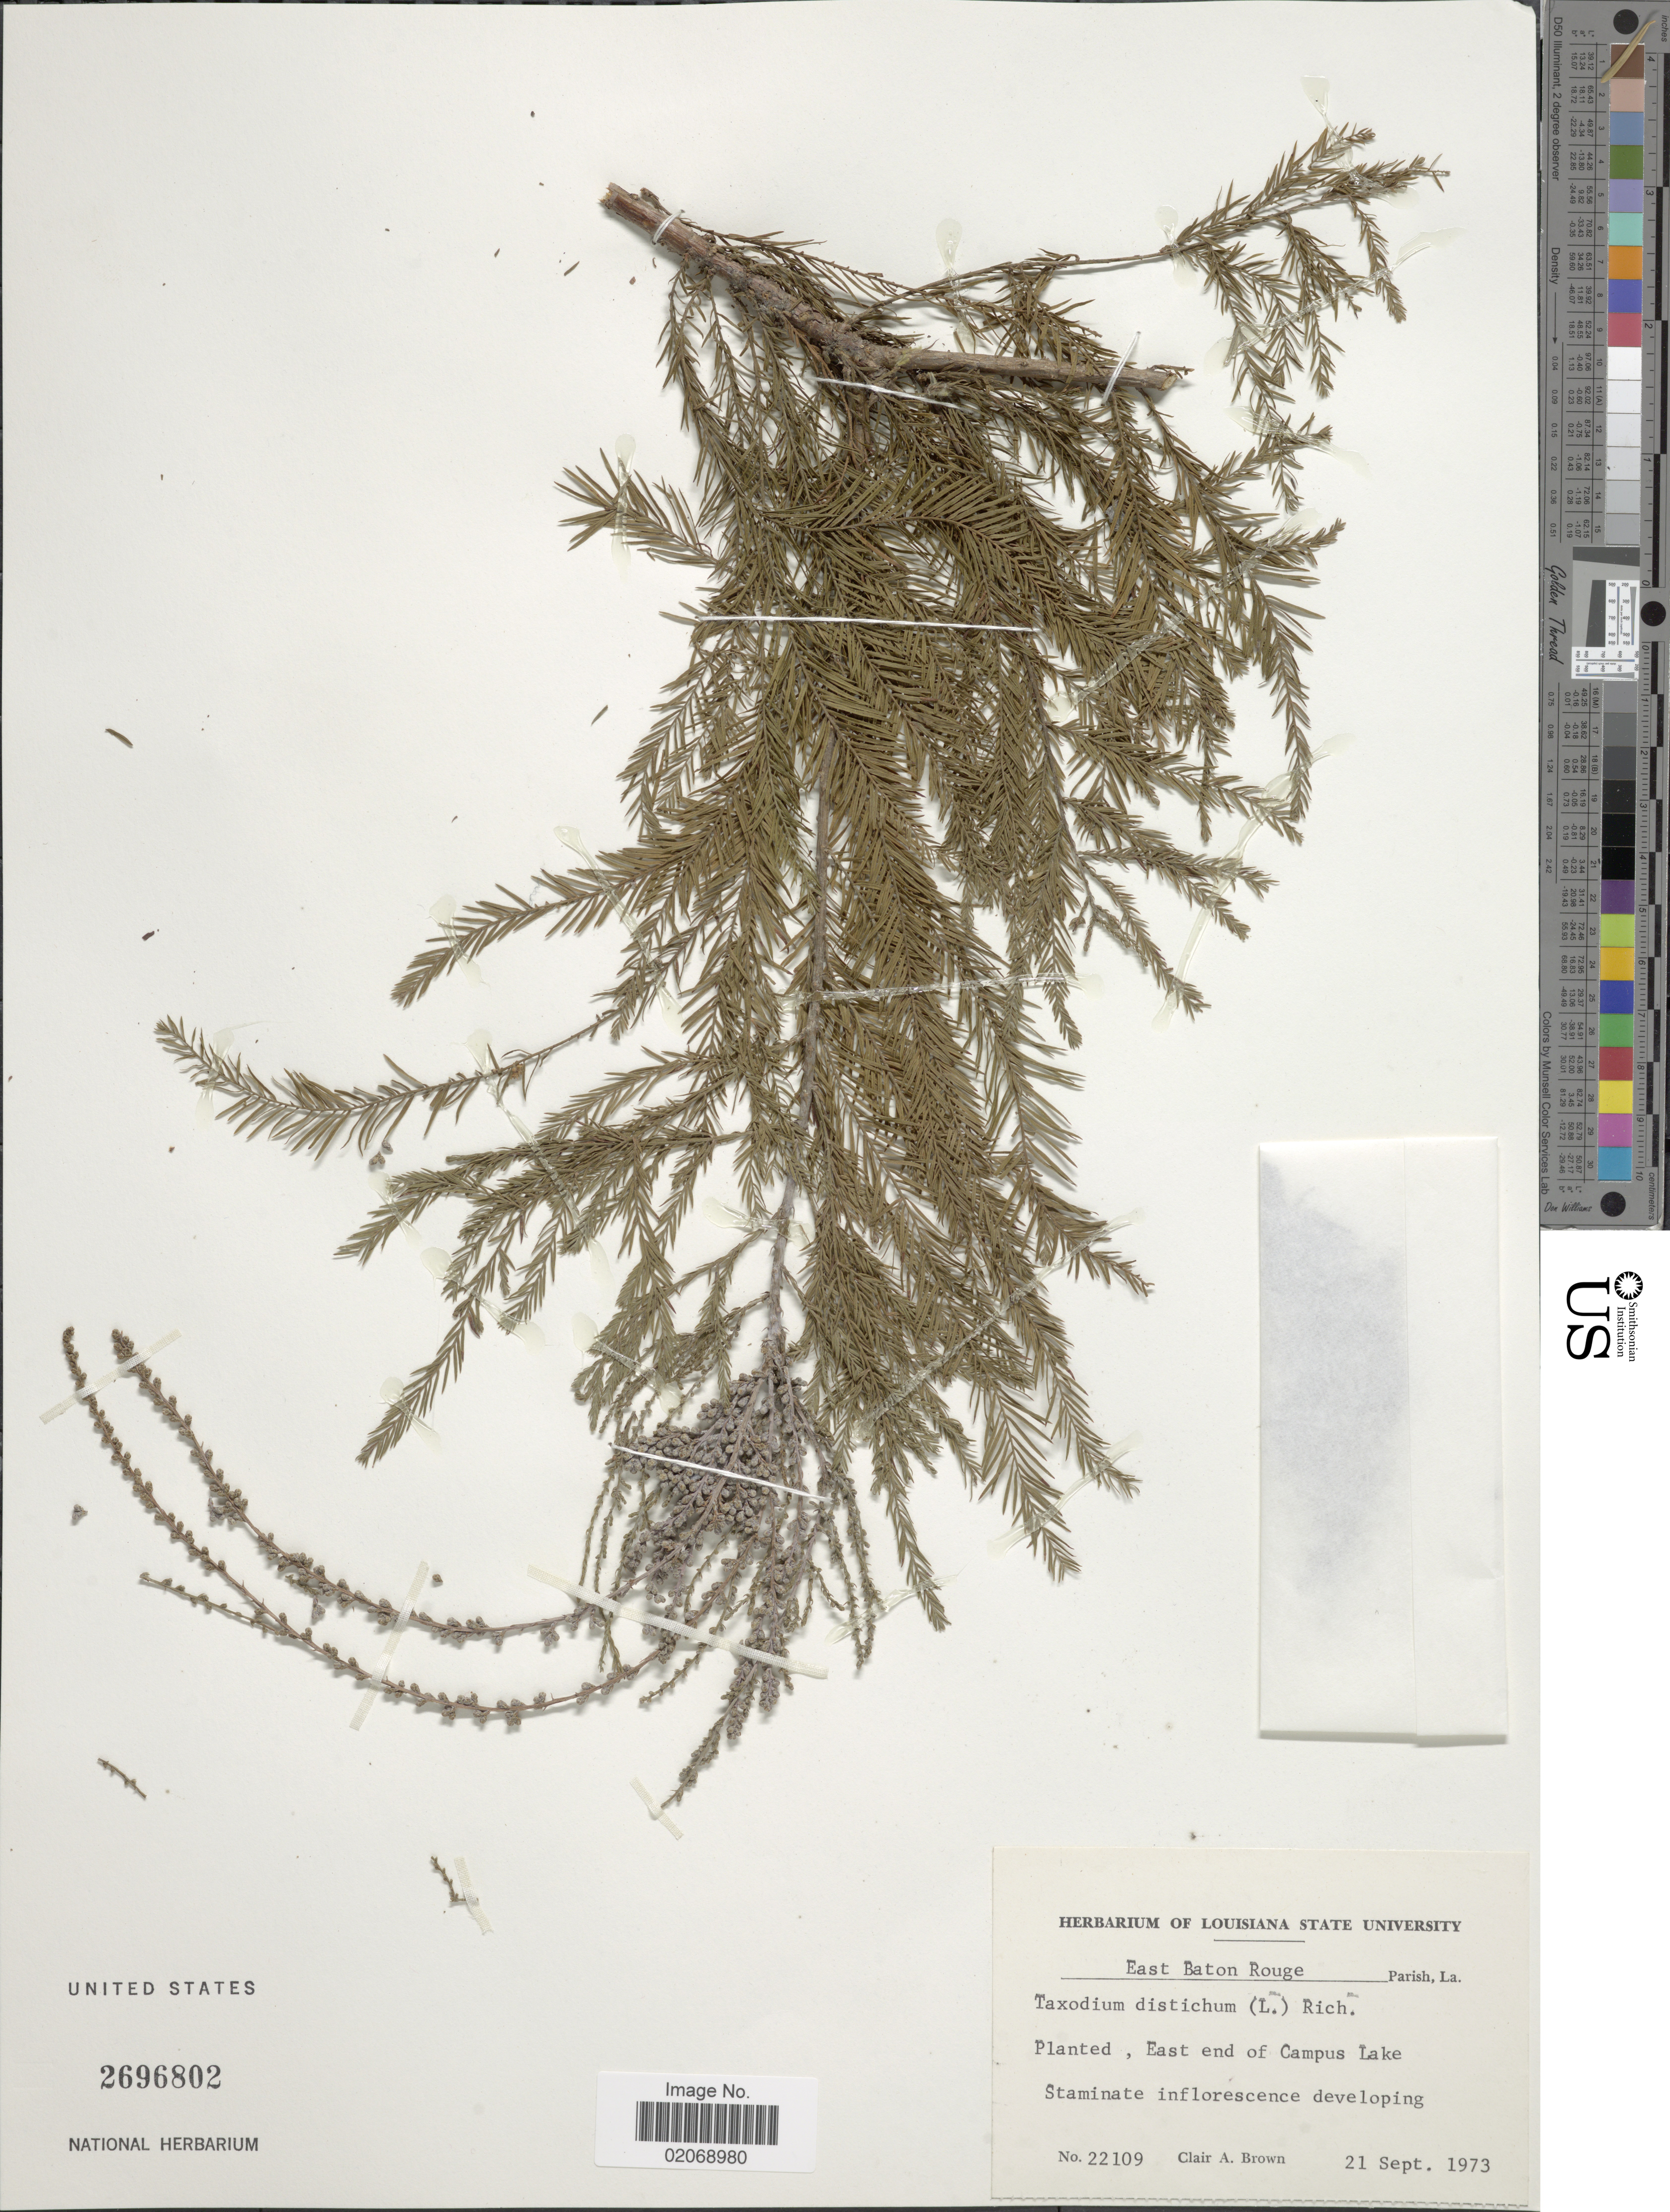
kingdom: Plantae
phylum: Tracheophyta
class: Pinopsida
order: Pinales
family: Cupressaceae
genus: Taxodium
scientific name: Taxodium distichum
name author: (L.) Rich.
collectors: C. A. Brown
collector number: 22109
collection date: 1973-09-21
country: United States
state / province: Louisiana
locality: East Baton Rouge, Planted, East end of Campus Lake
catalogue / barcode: US 2696802